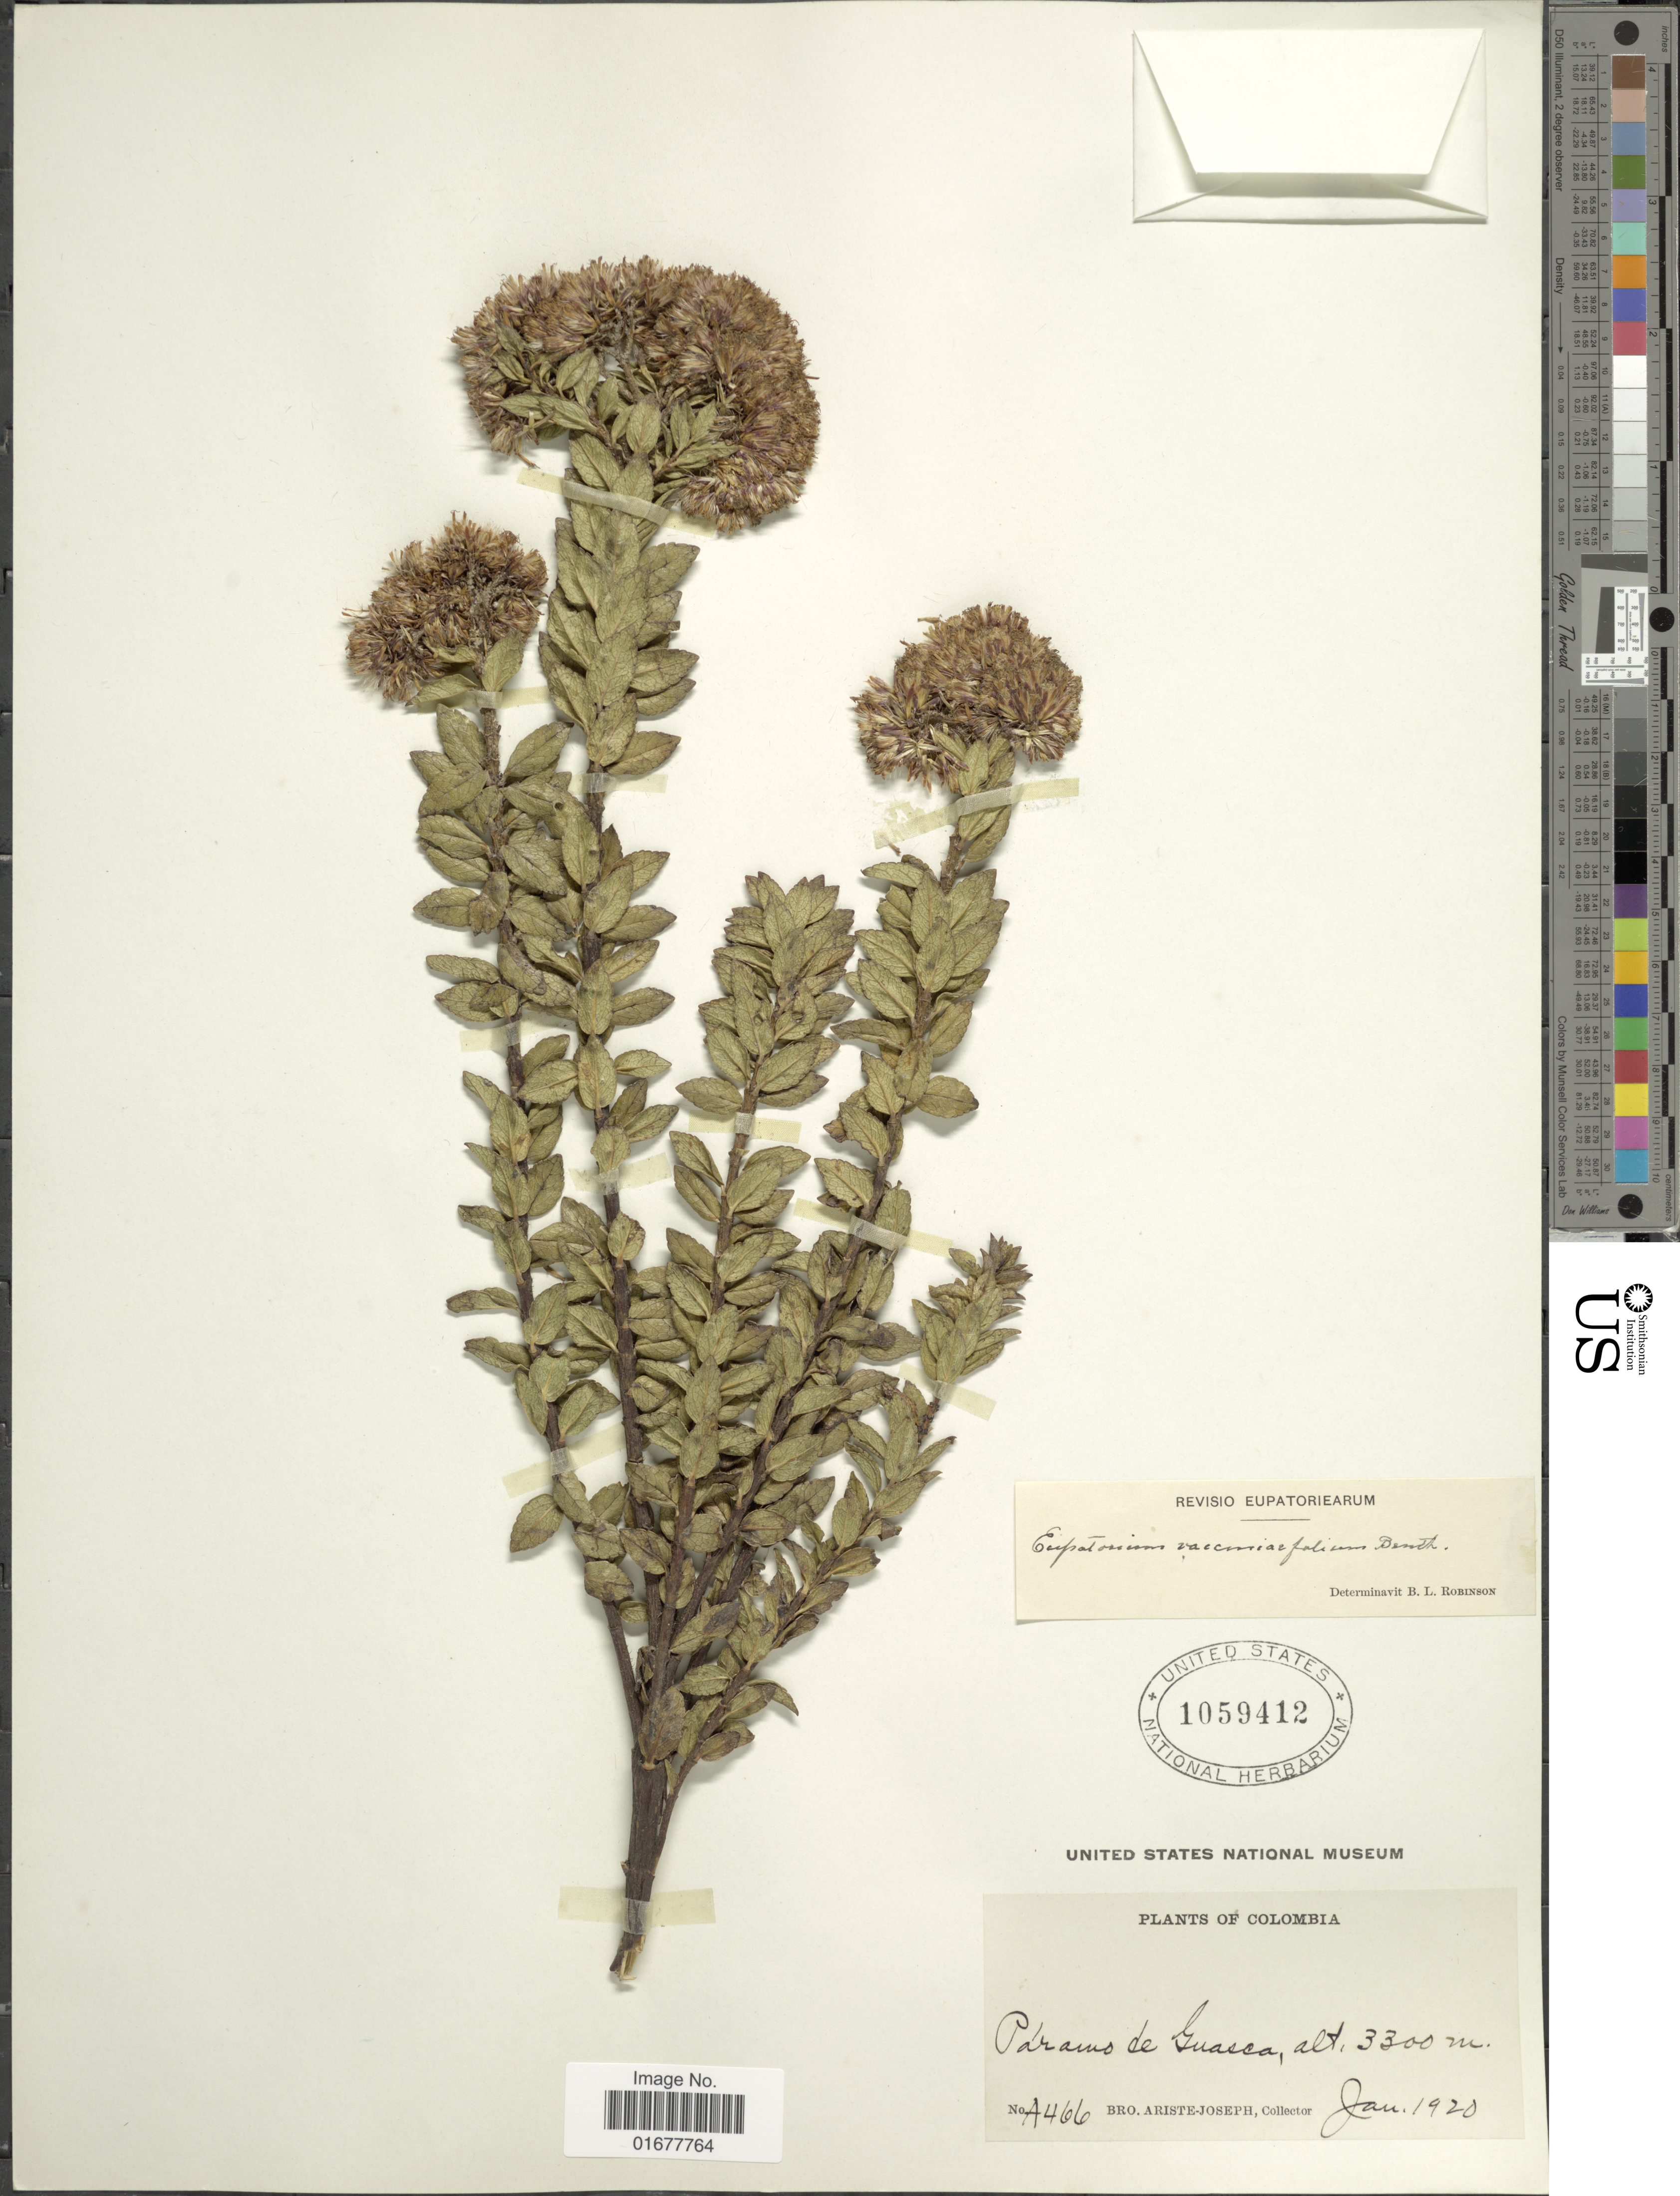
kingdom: Plantae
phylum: Tracheophyta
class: Magnoliopsida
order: Asterales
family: Asteraceae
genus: Ageratina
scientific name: Ageratina vacciniaefolia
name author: (Benth.) R.M. King & H. Rob.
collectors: Bro. Ariste-Joseph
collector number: A466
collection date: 1920-01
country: Colombia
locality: Padramos de Guasca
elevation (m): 3300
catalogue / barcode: US 1059412